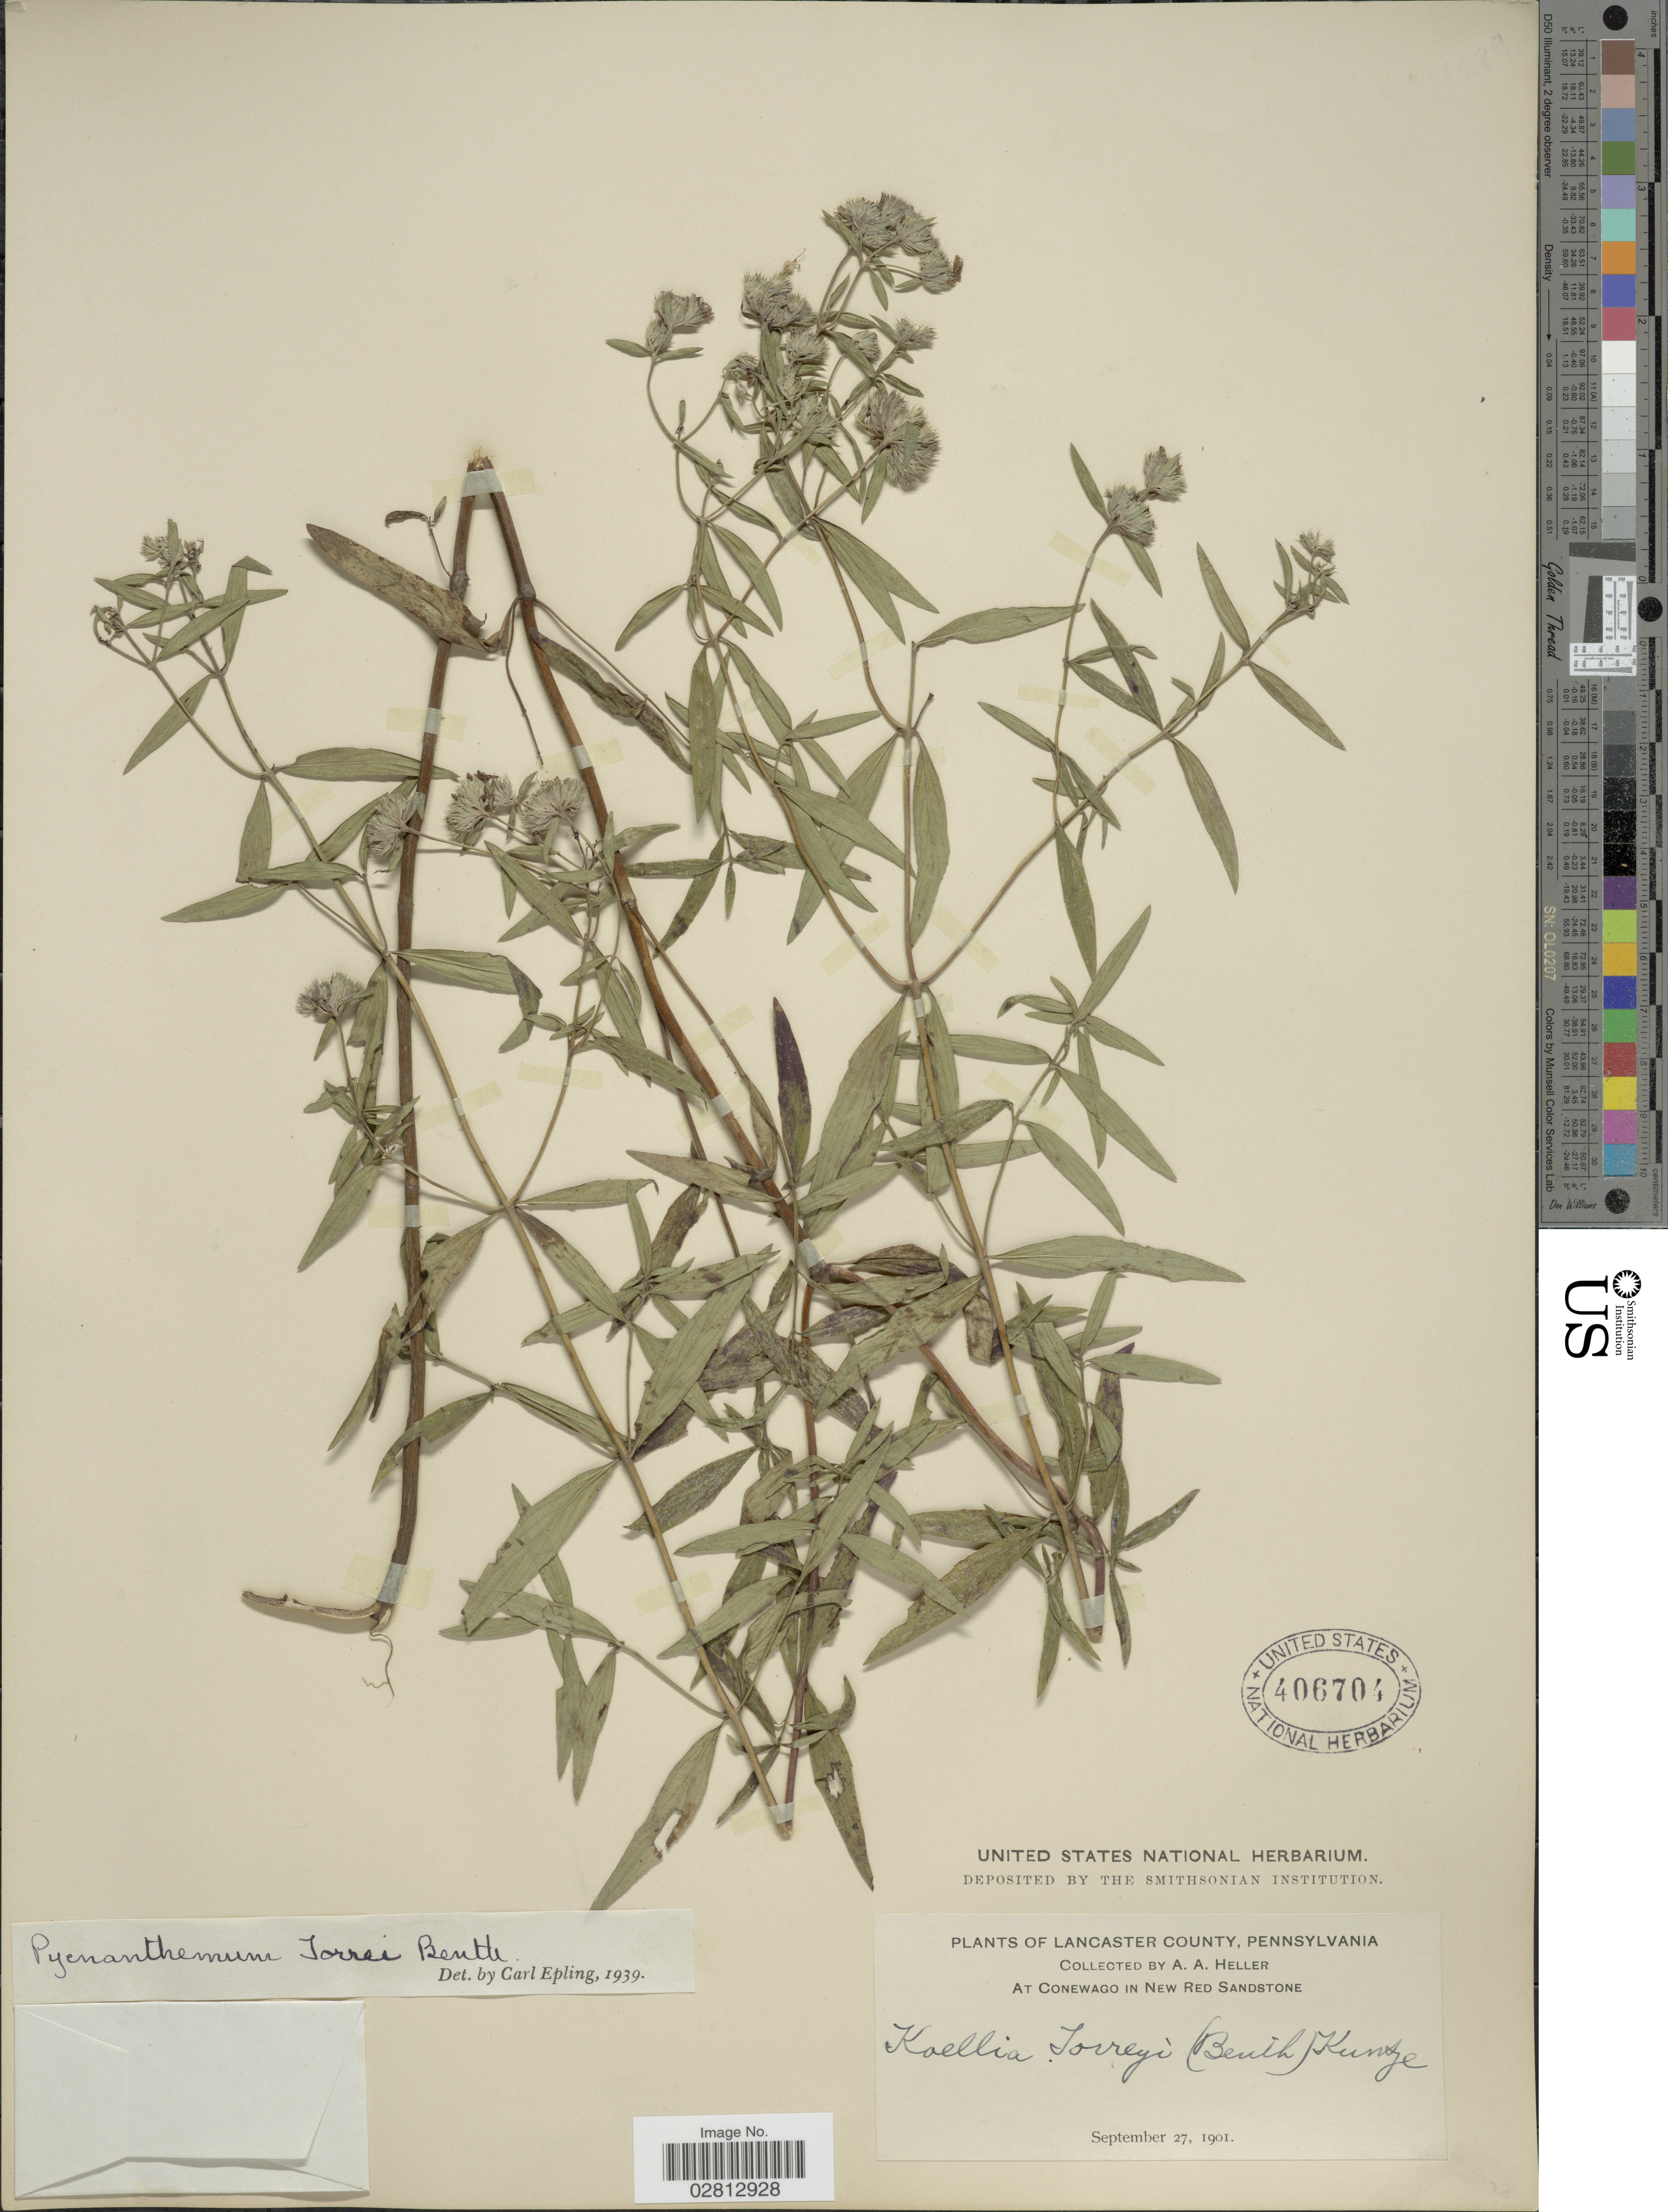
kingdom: Plantae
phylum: Tracheophyta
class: Magnoliopsida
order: Lamiales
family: Lamiaceae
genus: Pycnanthemum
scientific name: Pycnanthemum torreyi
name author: Benth.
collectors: A. A. Heller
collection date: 1901-09-27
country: United States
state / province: Pennsylvania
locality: Lancaster County, at Conewago in New Red Sandstone.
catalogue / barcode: US 406704